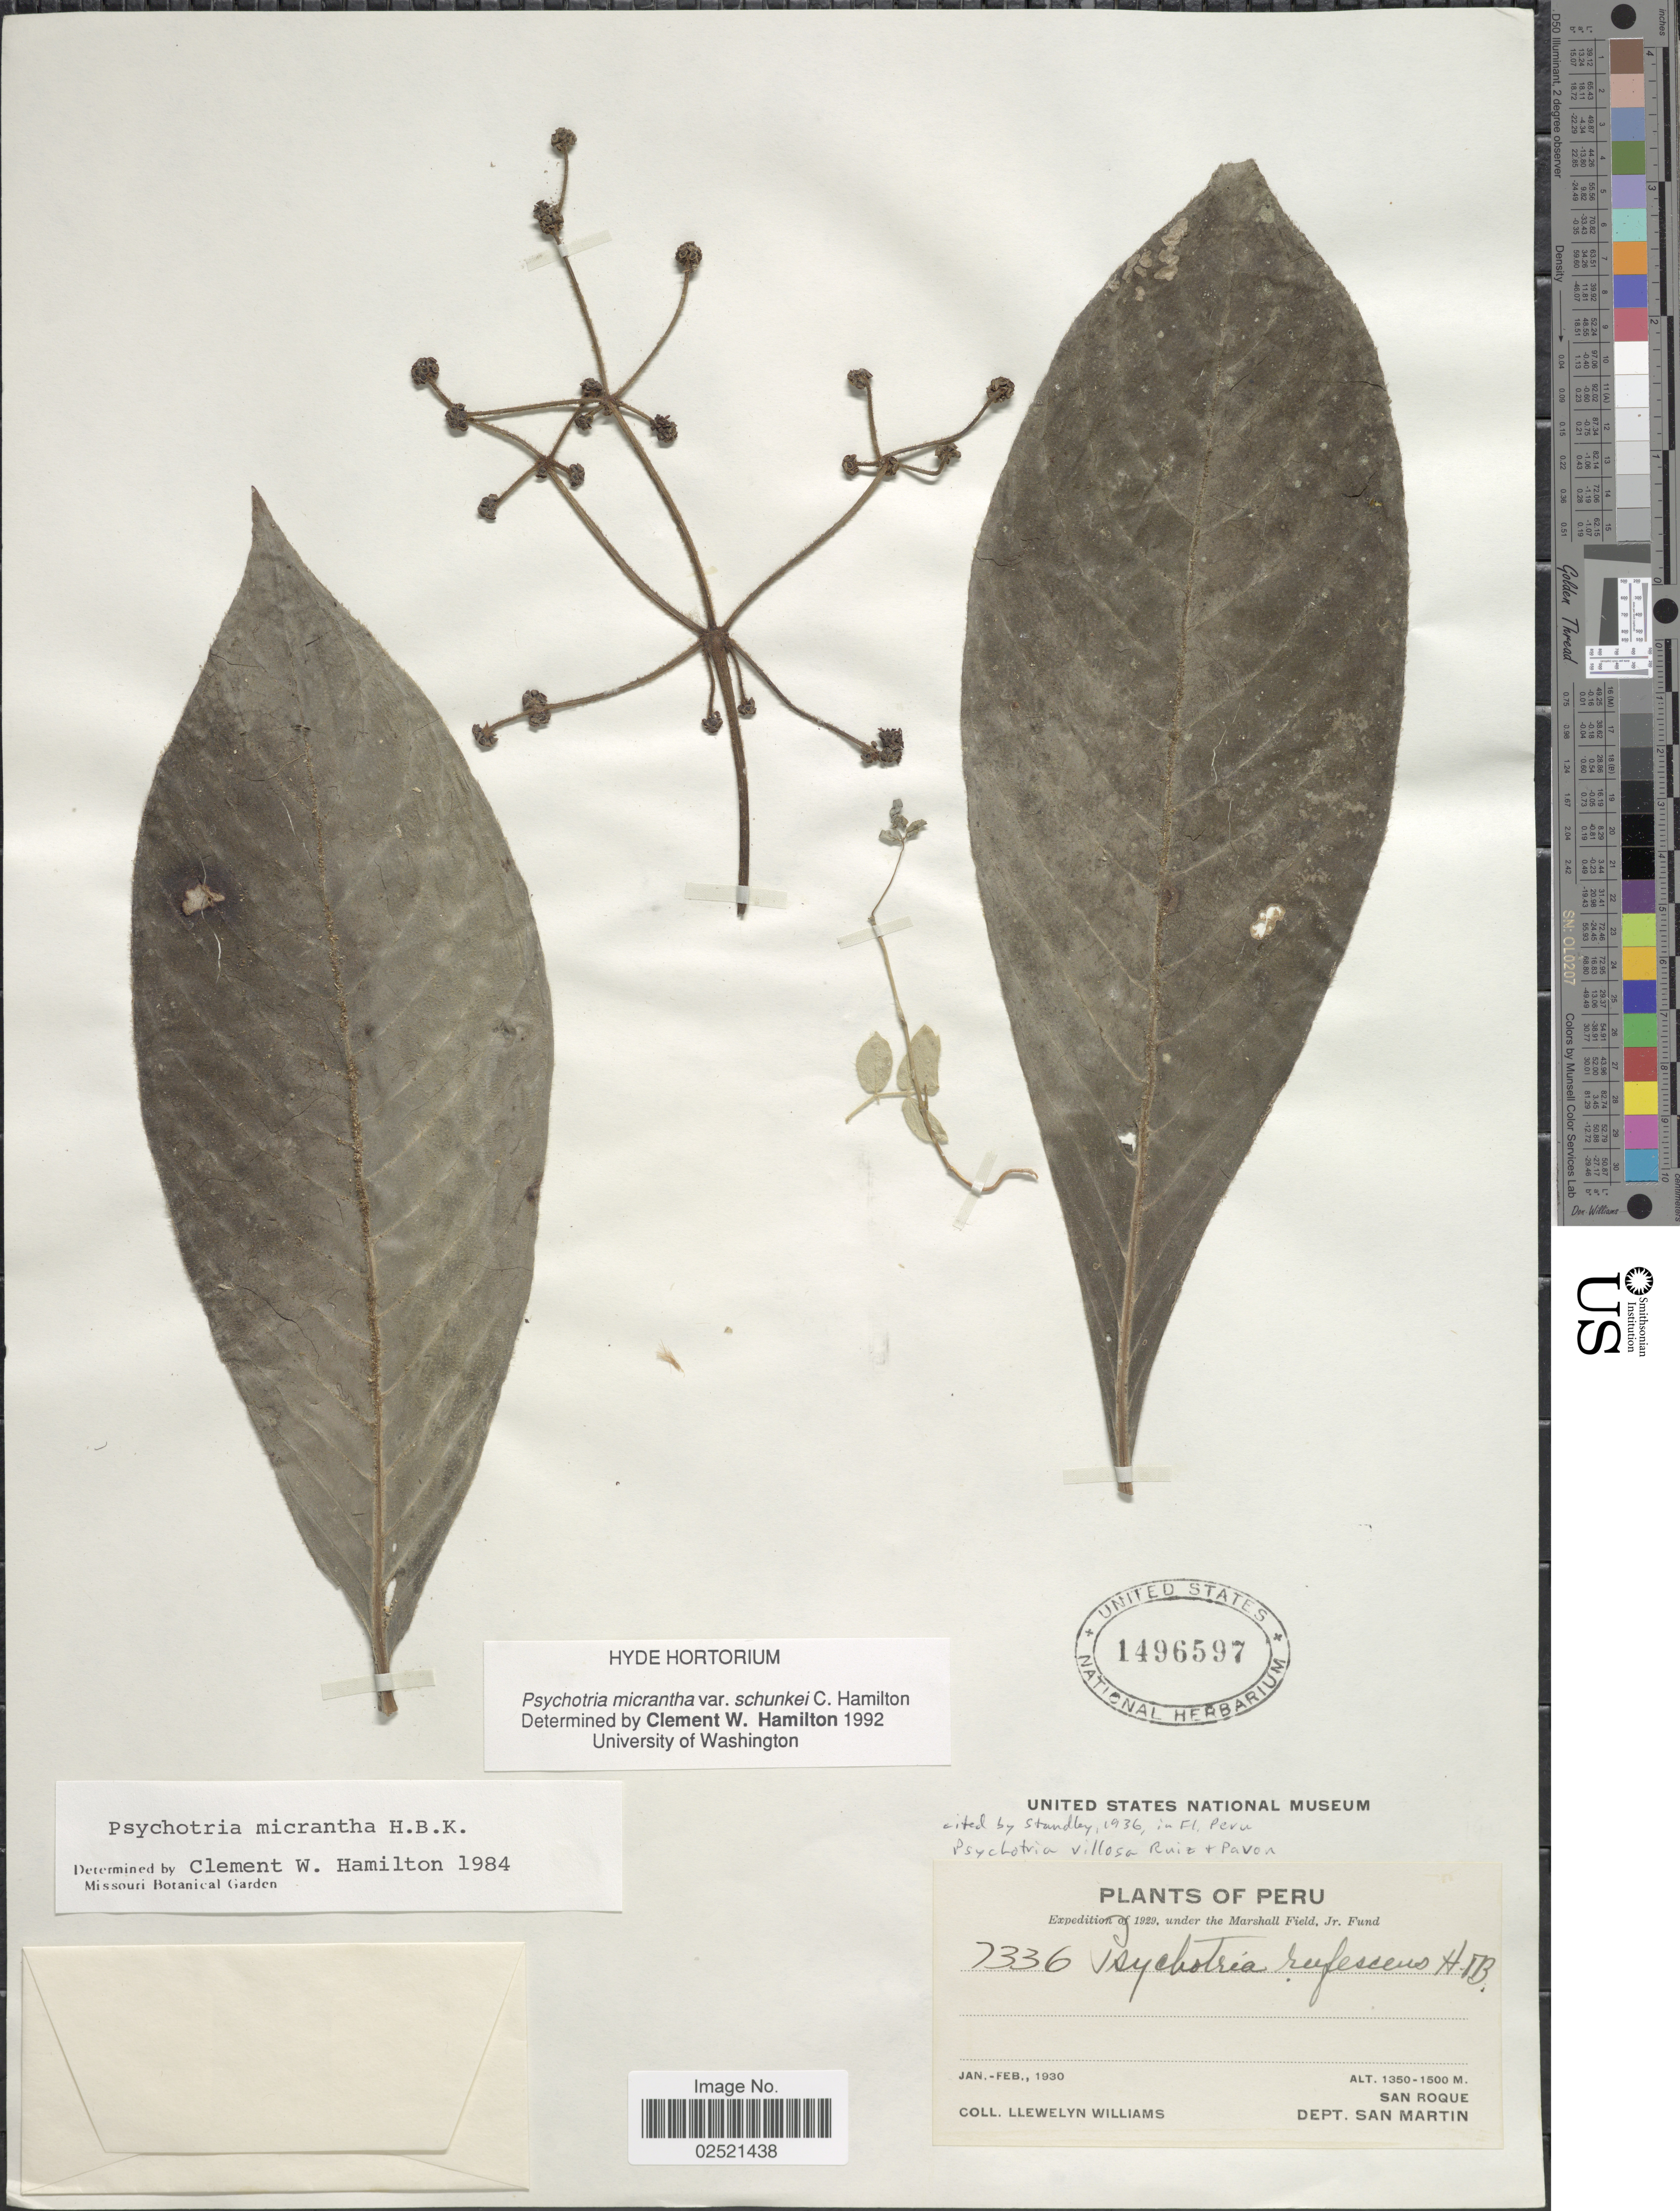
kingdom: Plantae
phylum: Tracheophyta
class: Magnoliopsida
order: Gentianales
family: Rubiaceae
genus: Psychotria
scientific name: Psychotria micrantha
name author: Kunth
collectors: Ll. Williams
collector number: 7336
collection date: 1930-01/1930-02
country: Peru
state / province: San Martín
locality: San Roque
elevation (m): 1350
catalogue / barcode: US 1496597